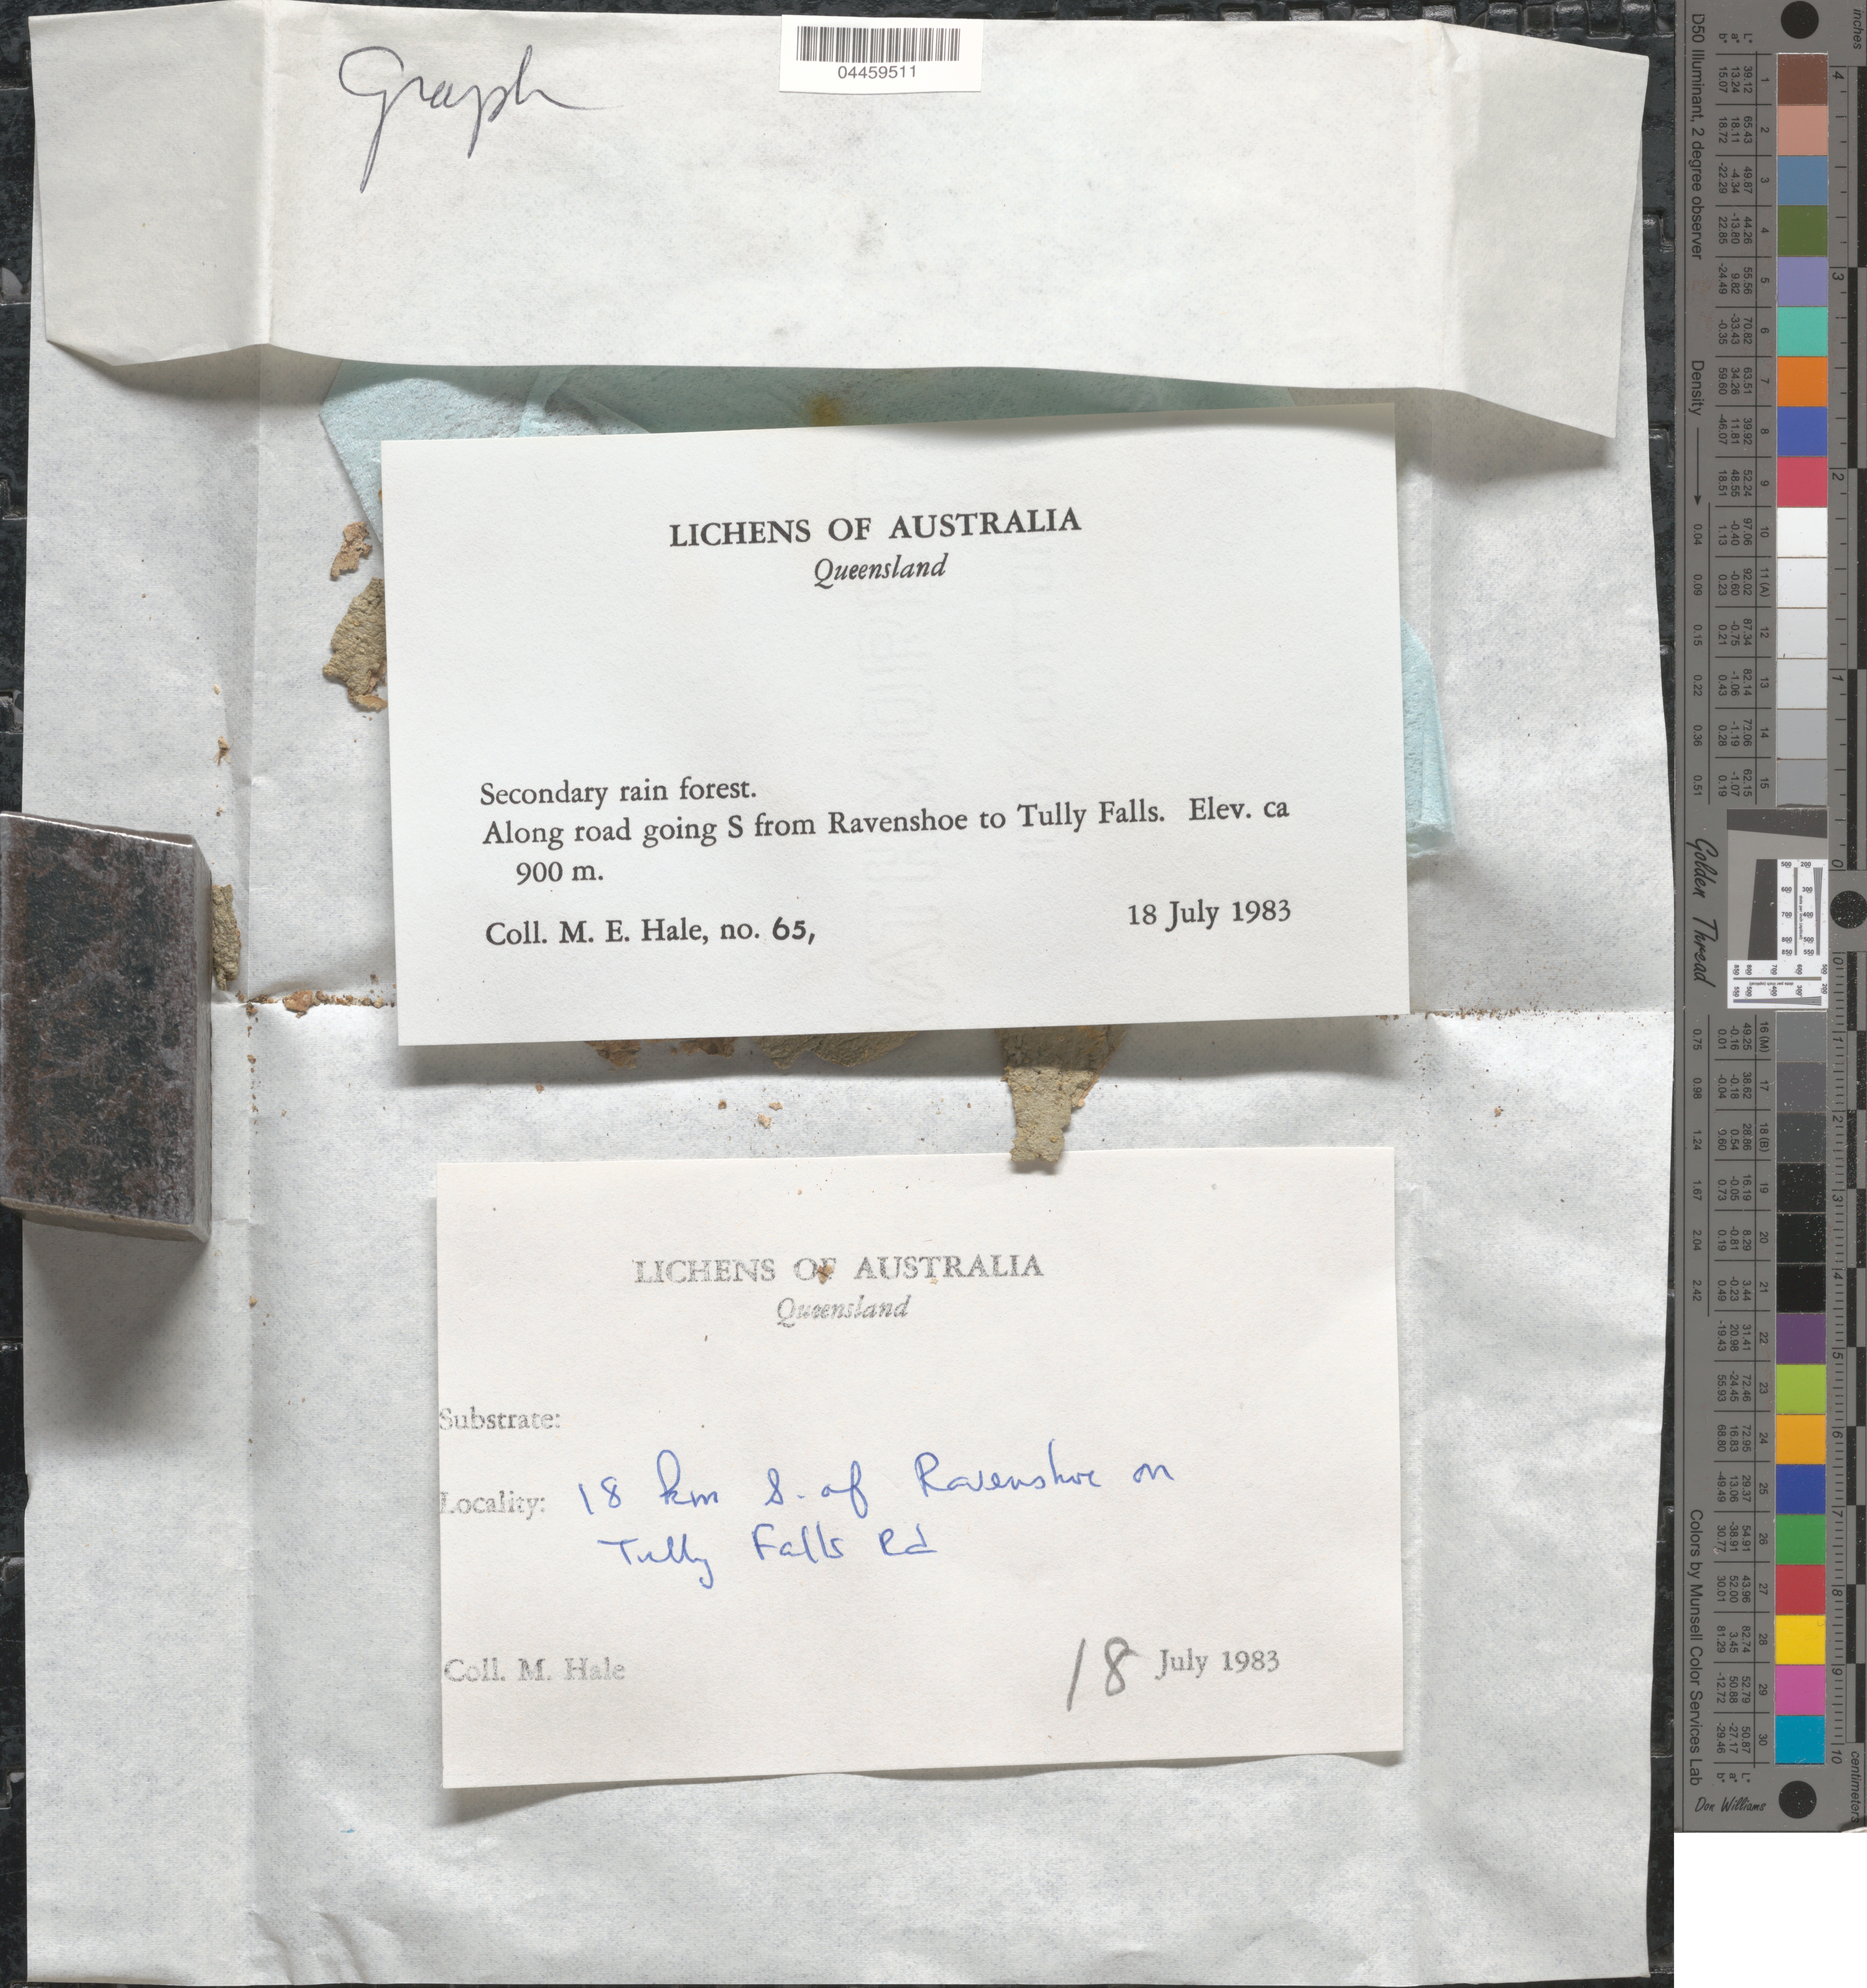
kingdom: Fungi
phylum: Ascomycota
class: Lecanoromycetes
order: Ostropales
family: Graphidaceae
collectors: M. Hale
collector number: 65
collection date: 1983-07-18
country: Australia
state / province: Queensland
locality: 18 km S of Ravenshoe on Tully Falls Rd. Along road going S from Ravenshoe to Tully Falls.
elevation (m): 900